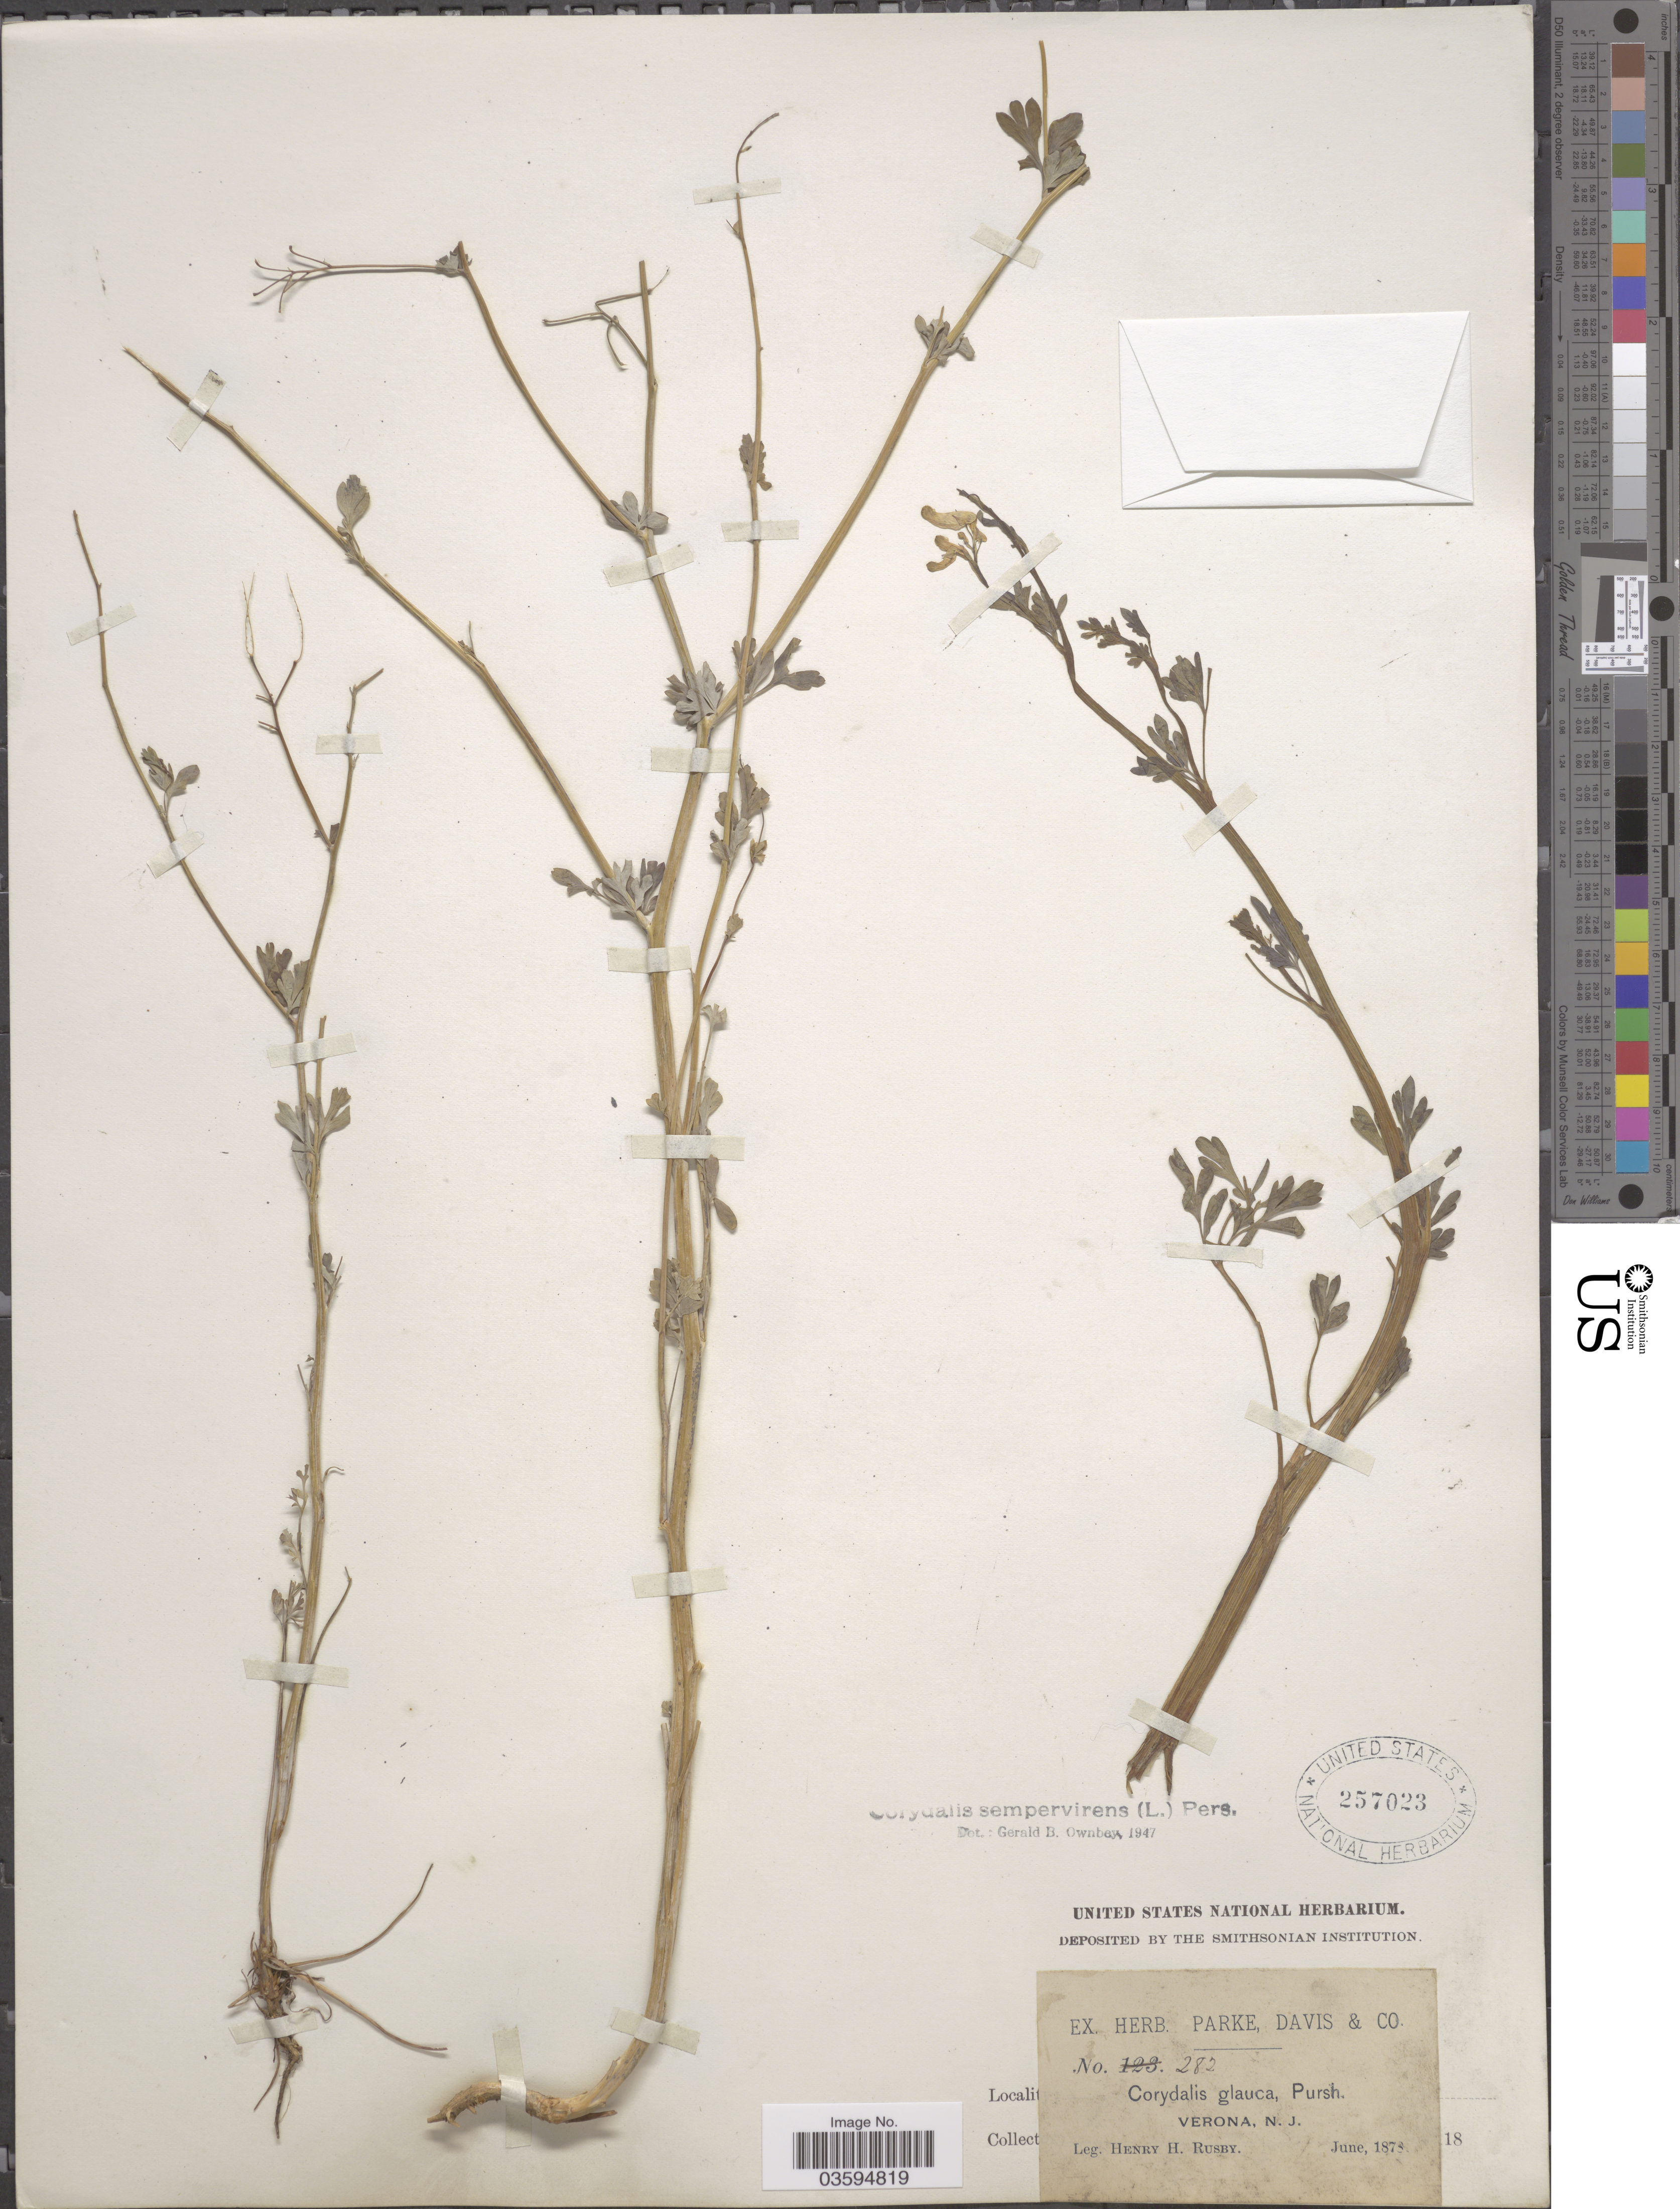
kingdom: Plantae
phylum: Tracheophyta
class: Magnoliopsida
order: Ranunculales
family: Papaveraceae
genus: Capnoides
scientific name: Capnoides sempervirens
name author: (L.) Borkh.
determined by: Strong, M. T., (US), Smithsonian Institution - National Museum of Natural History (UNITED STATES)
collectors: H. H. Rusby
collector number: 282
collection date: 1878-06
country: United States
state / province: New Jersey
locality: Verona.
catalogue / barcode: US 257023